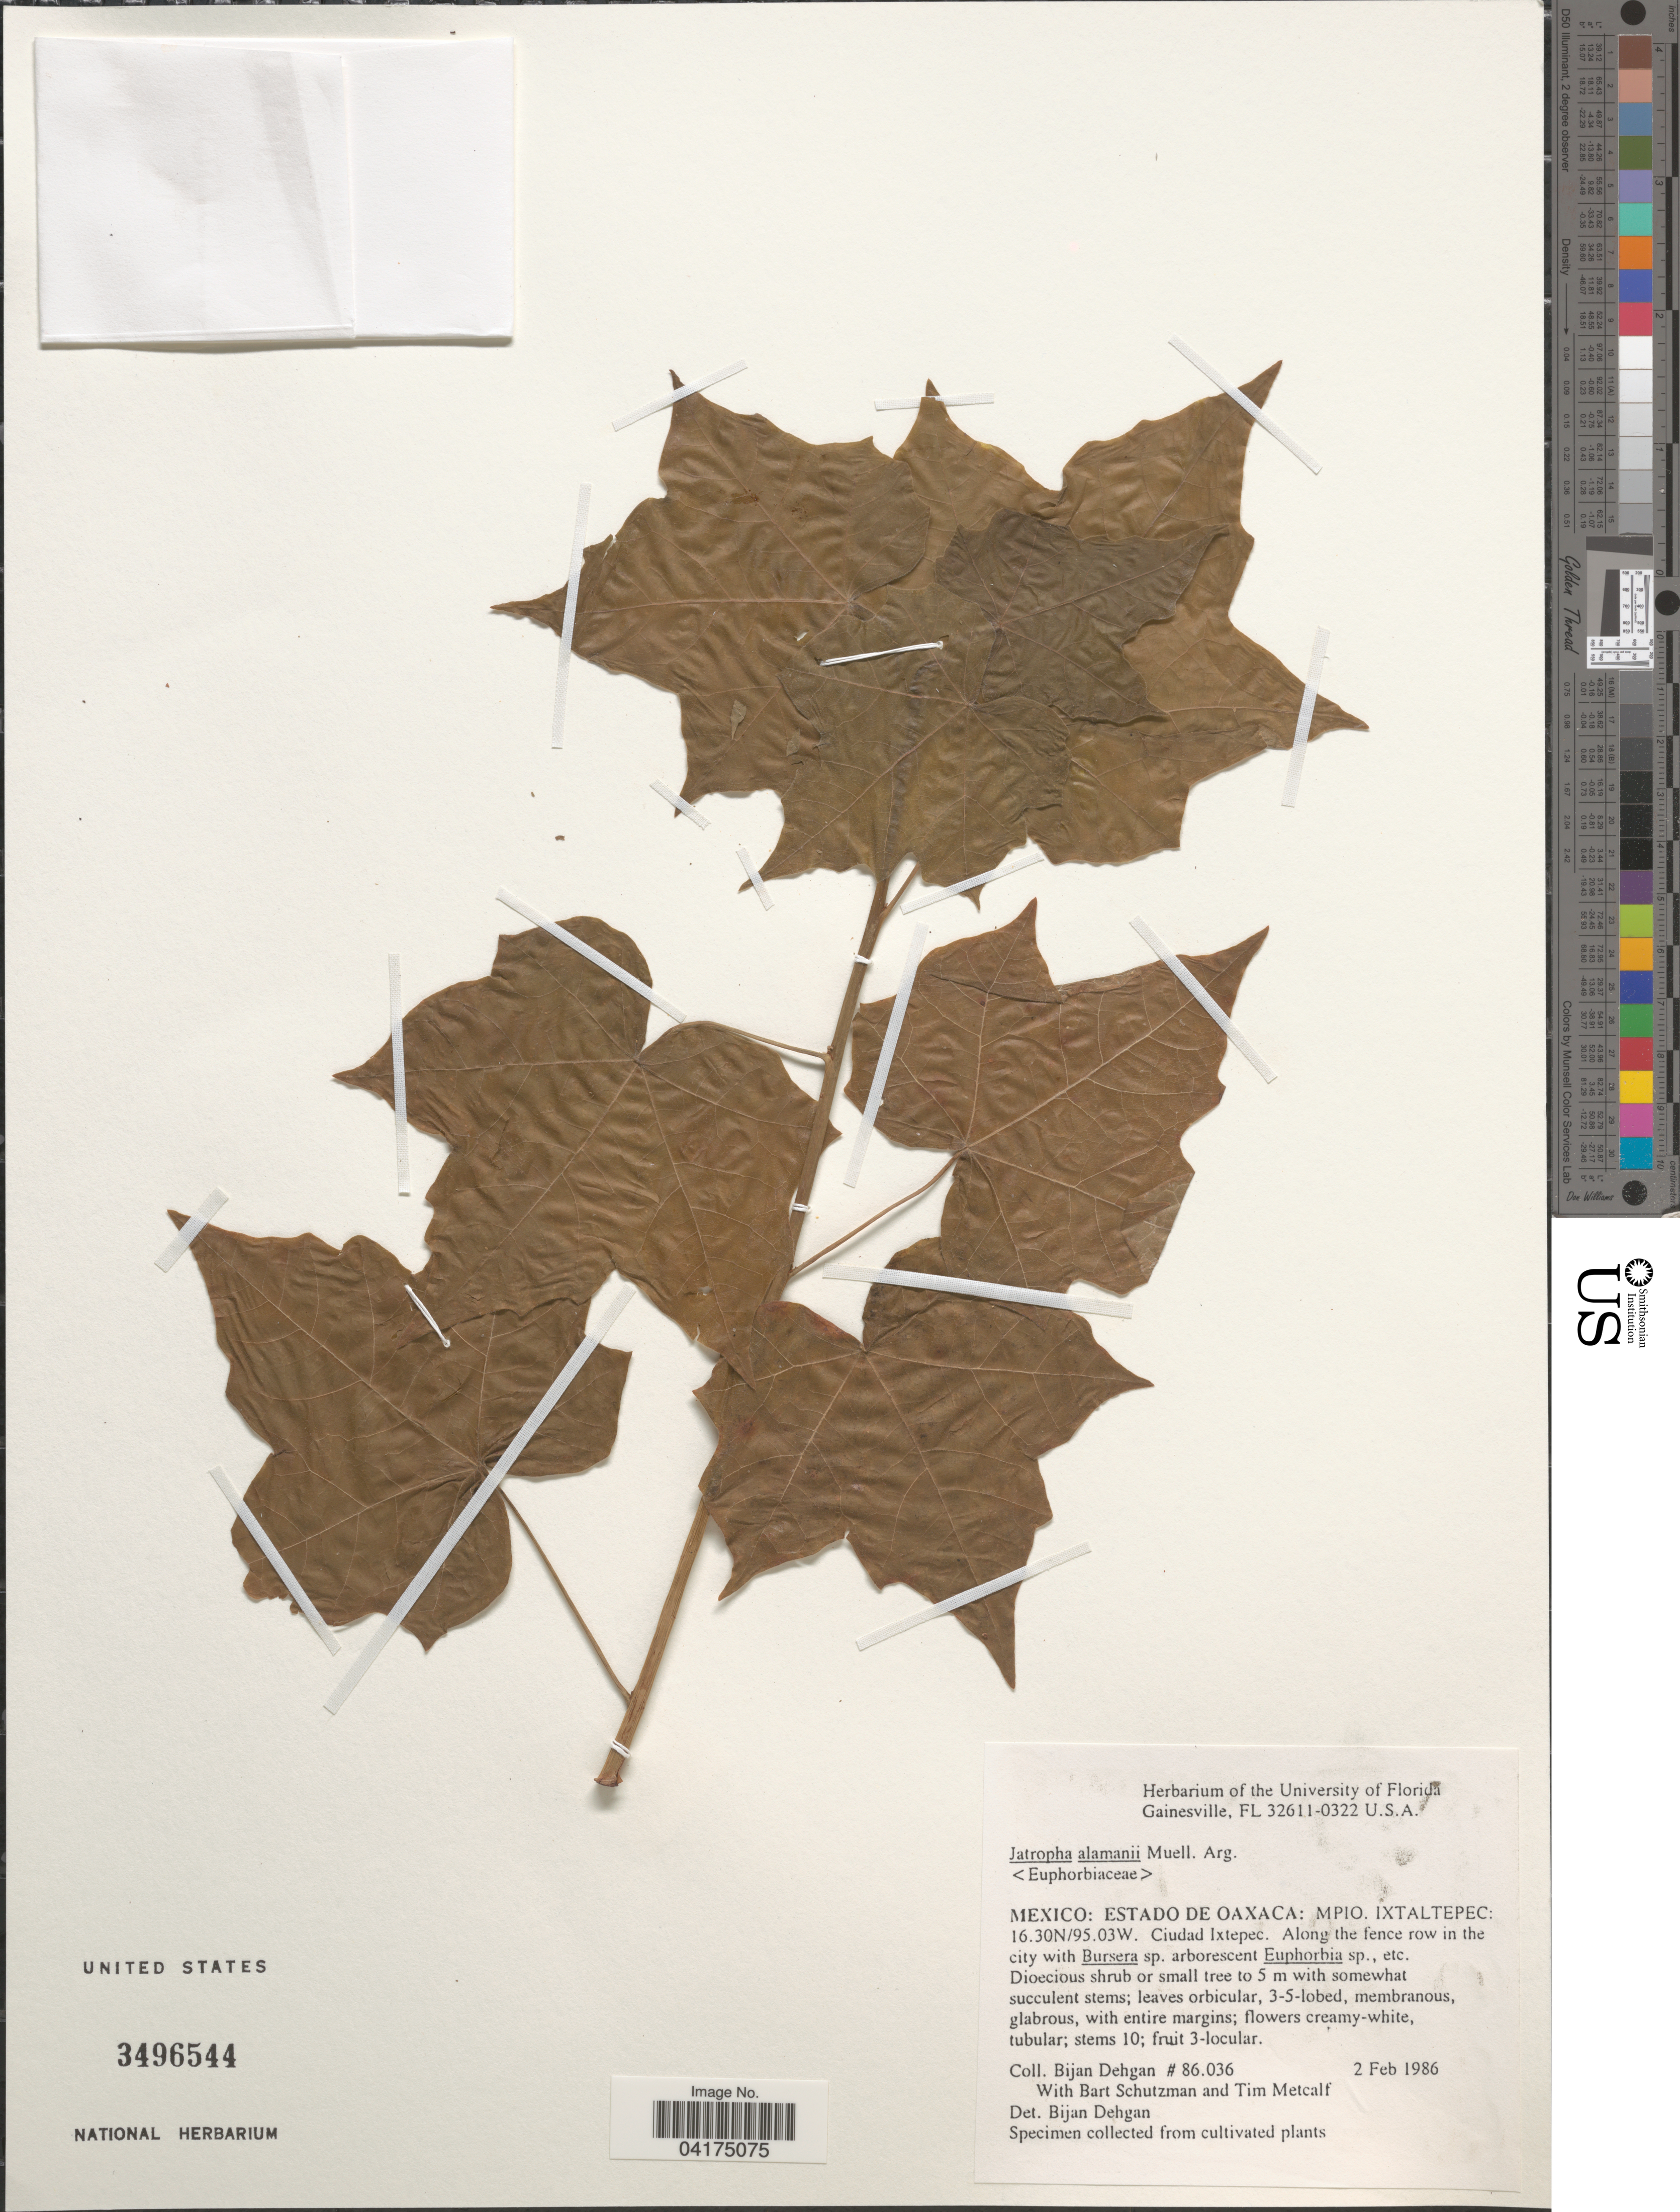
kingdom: Plantae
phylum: Tracheophyta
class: Magnoliopsida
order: Malpighiales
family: Euphorbiaceae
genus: Jatropha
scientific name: Jatropha alamanii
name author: Müll. Arg.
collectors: B. Dehgan, B. Schutzman & T. Metcalf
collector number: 86036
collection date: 1986-02-02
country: Mexico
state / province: Oaxaca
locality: Mpio. Ixtaltepec. Ciudad Ixtepec. Collected from cultivated plants [unsure placement].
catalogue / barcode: US 3496544